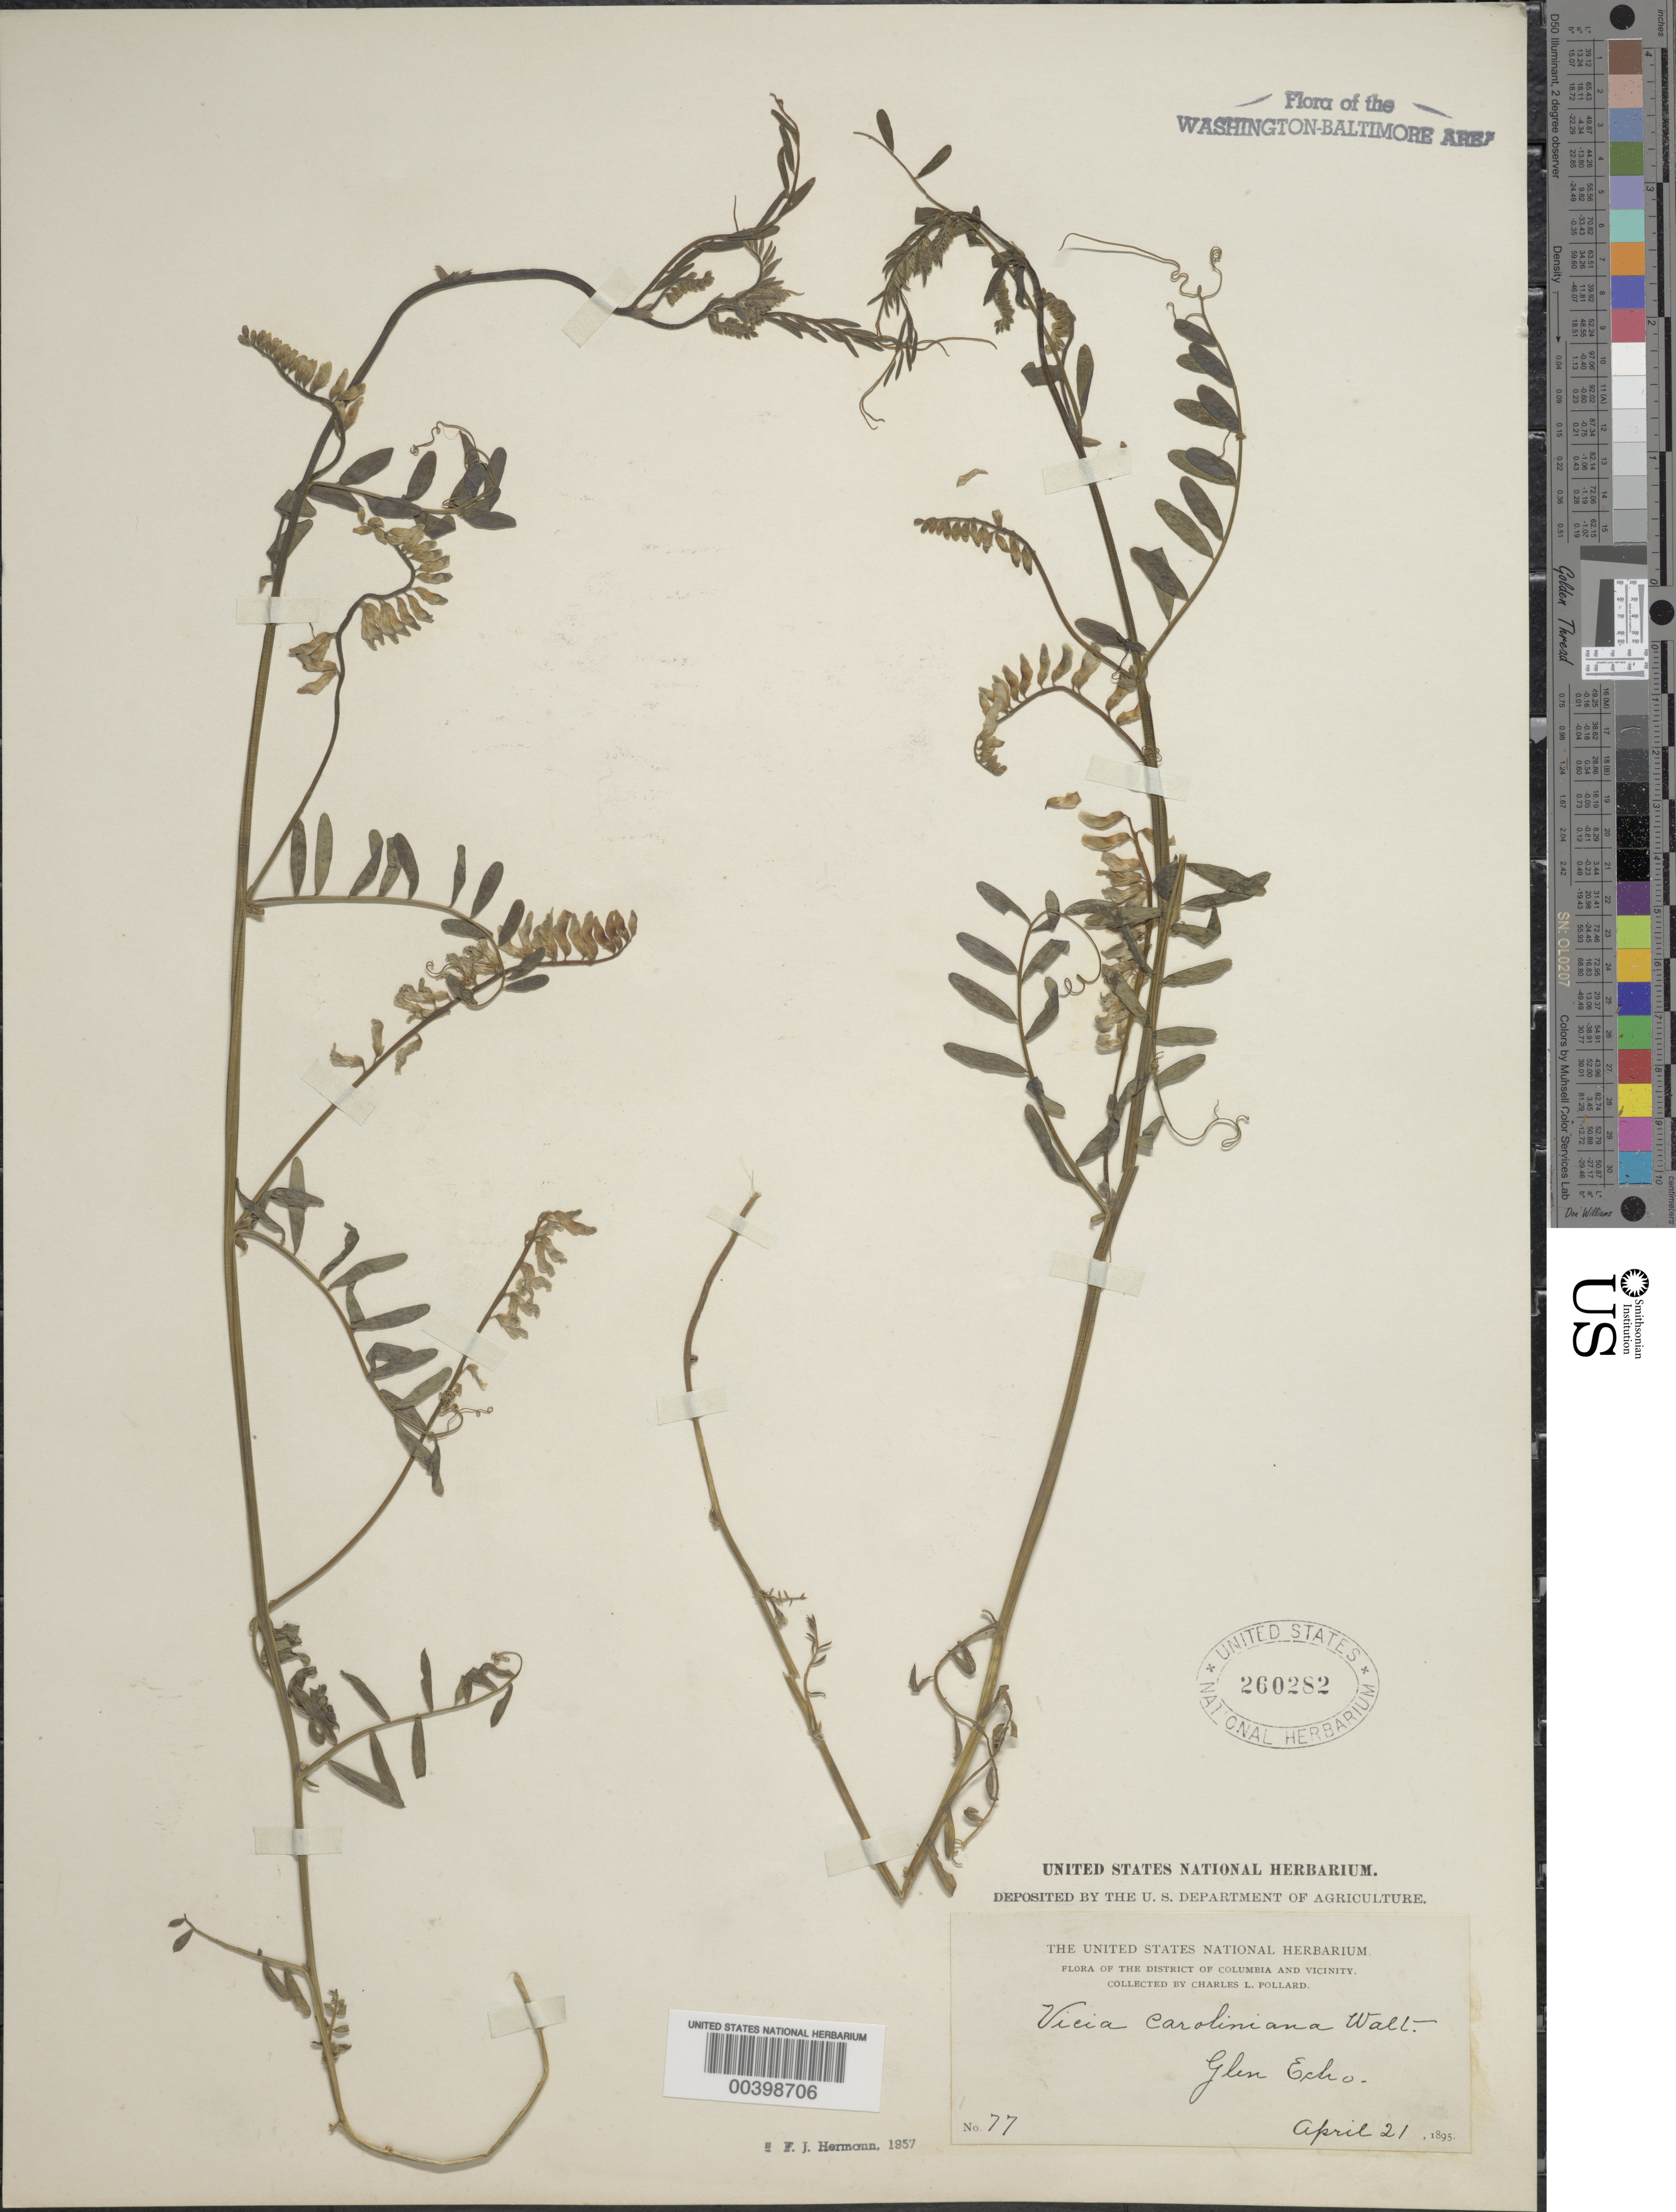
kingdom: Plantae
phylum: Tracheophyta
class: Magnoliopsida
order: Fabales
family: Fabaceae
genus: Vicia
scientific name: Vicia caroliniana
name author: Walter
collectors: E. C. Leonard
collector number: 220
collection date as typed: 28 Apr 1918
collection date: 1918-04-28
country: United States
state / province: Virginia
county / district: Fairfax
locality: Great Falls C. and O. Canal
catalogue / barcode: US 2163282